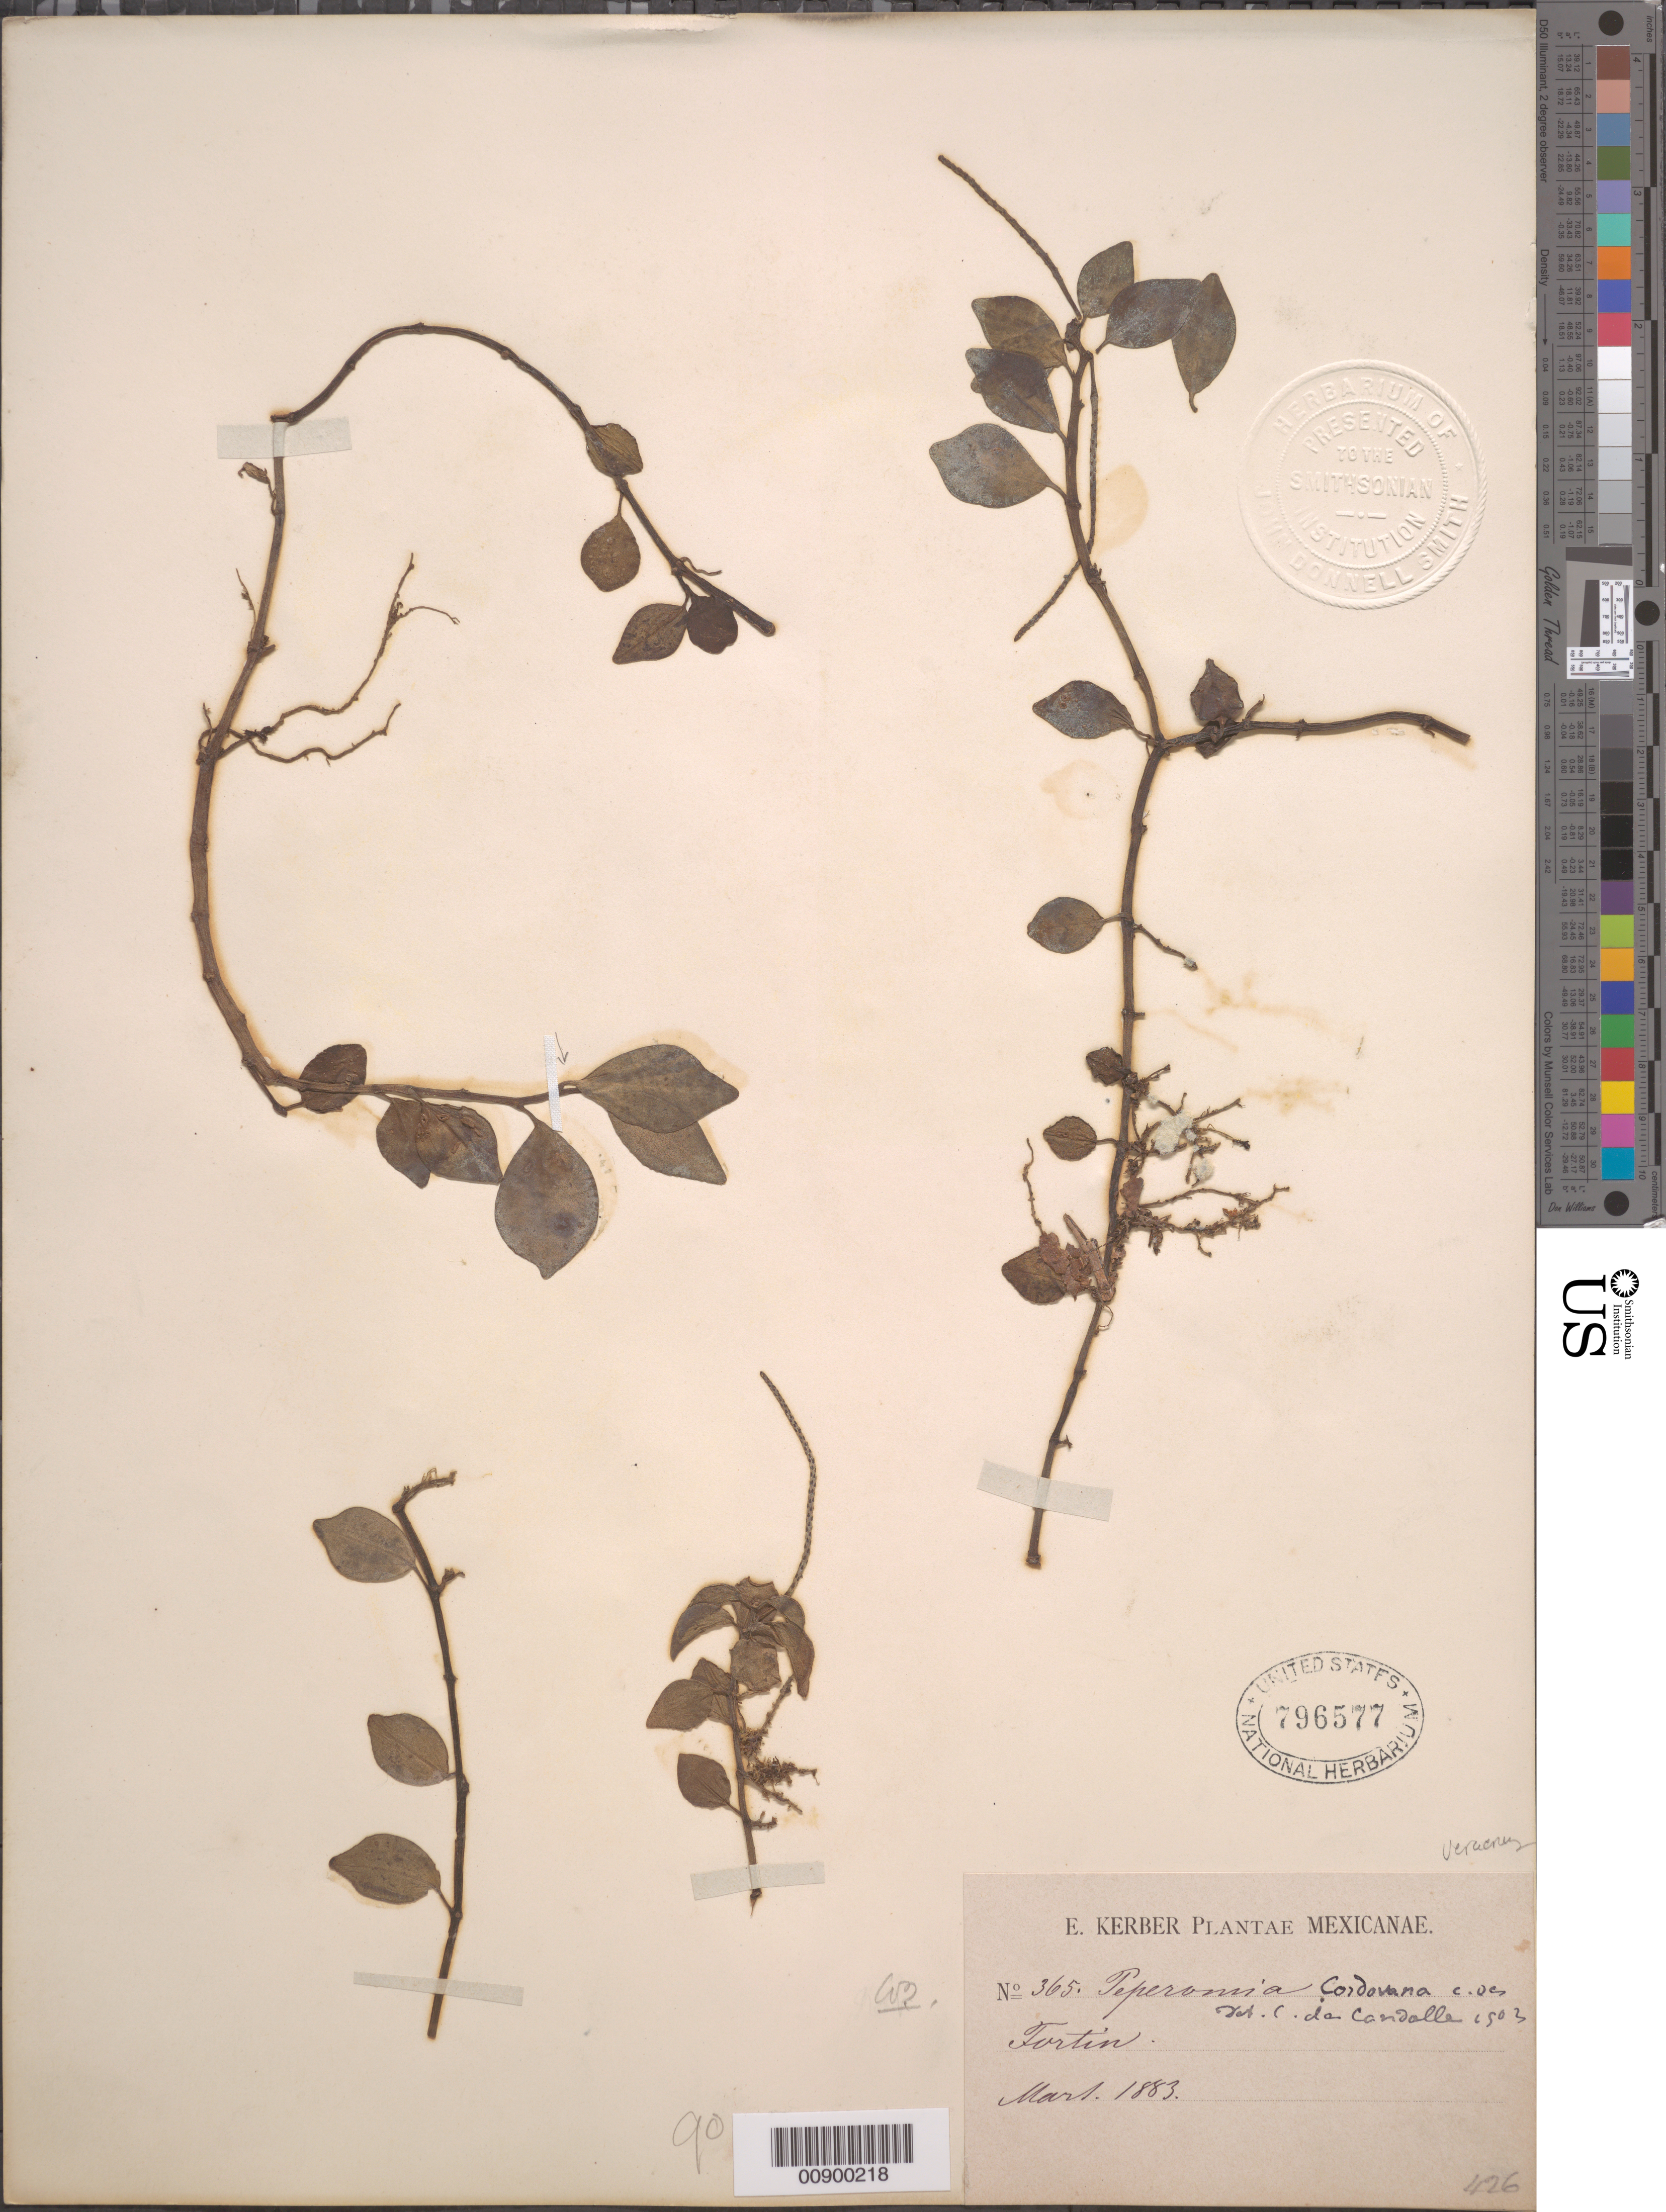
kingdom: Plantae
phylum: Tracheophyta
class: Magnoliopsida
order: Piperales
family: Piperaceae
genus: Peperomia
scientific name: Peperomia cordovana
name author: C. DC.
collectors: E. Kerber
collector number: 365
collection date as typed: Mar 1883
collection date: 1883-03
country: Mexico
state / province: Veracruz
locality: Fortin.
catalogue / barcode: US 796577